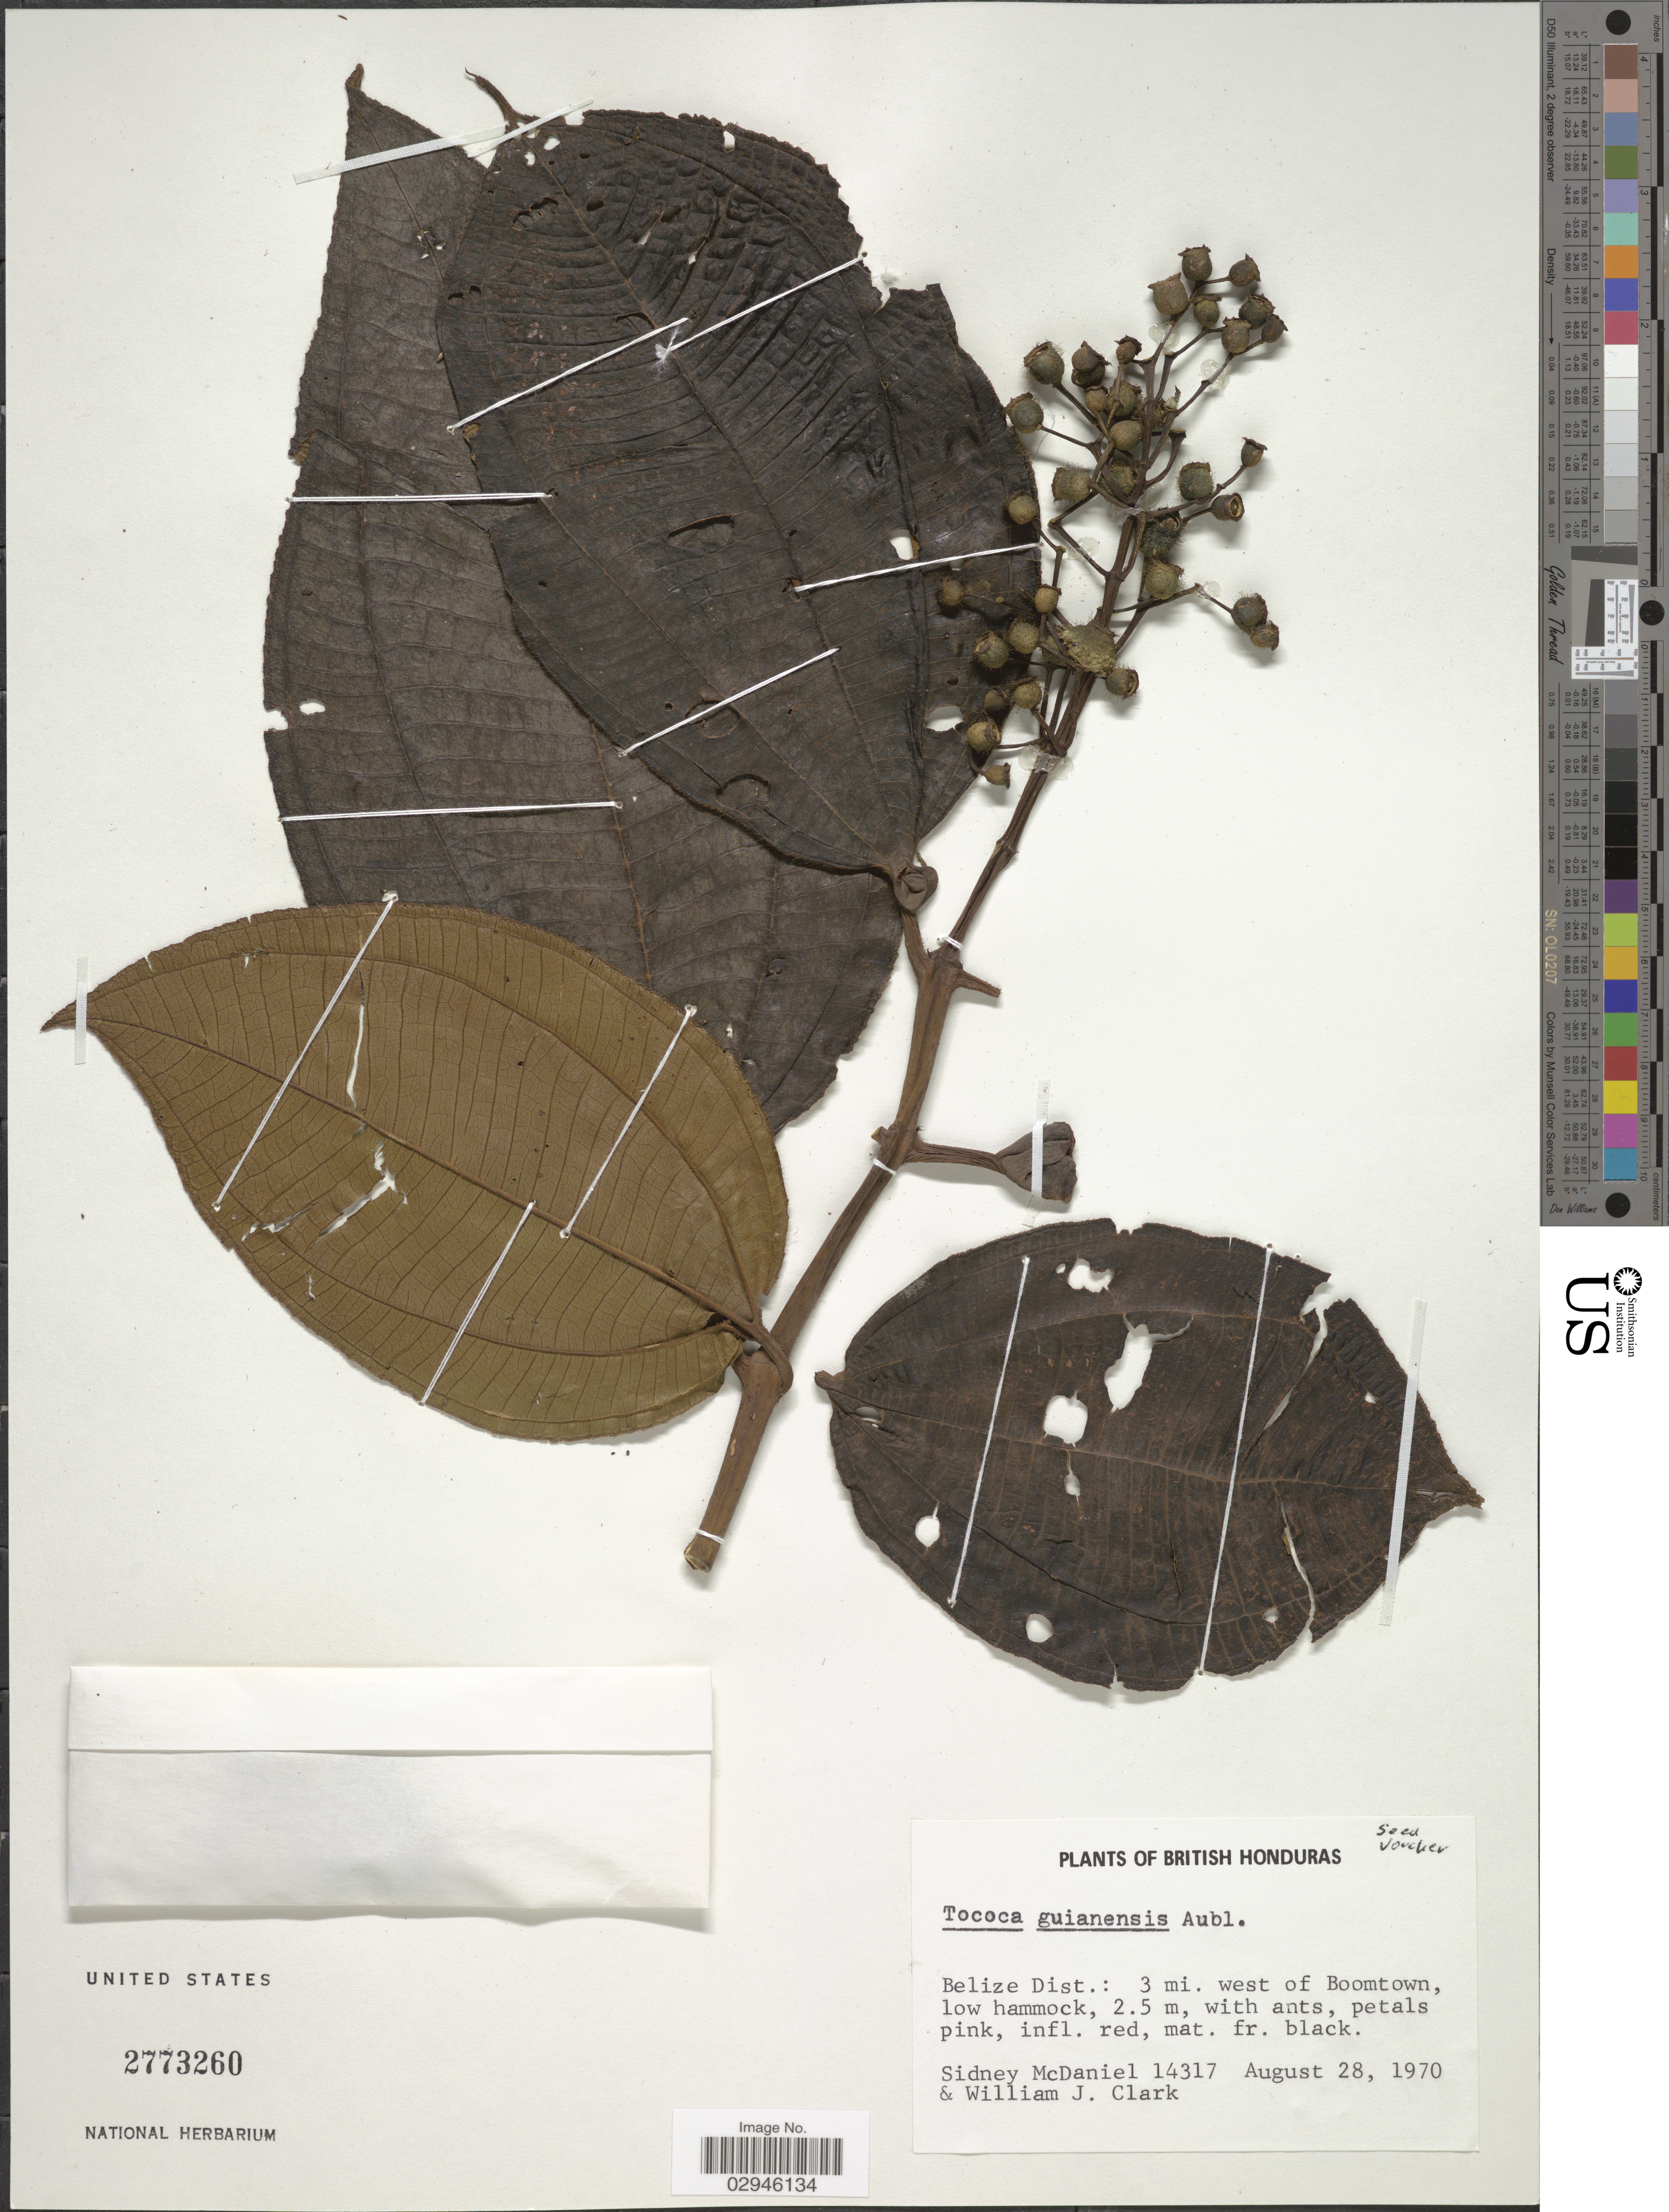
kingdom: Plantae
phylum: Tracheophyta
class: Magnoliopsida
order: Myrtales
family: Melastomataceae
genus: Tococa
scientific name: Tococa guianensis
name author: Aubl.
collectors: S. McDaniel & W. Clark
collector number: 14317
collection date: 1970-08-28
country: Belize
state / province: Belize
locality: British Honduras. Belize Dist.: 3 mi. west of Boomtown.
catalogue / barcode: US 2773260